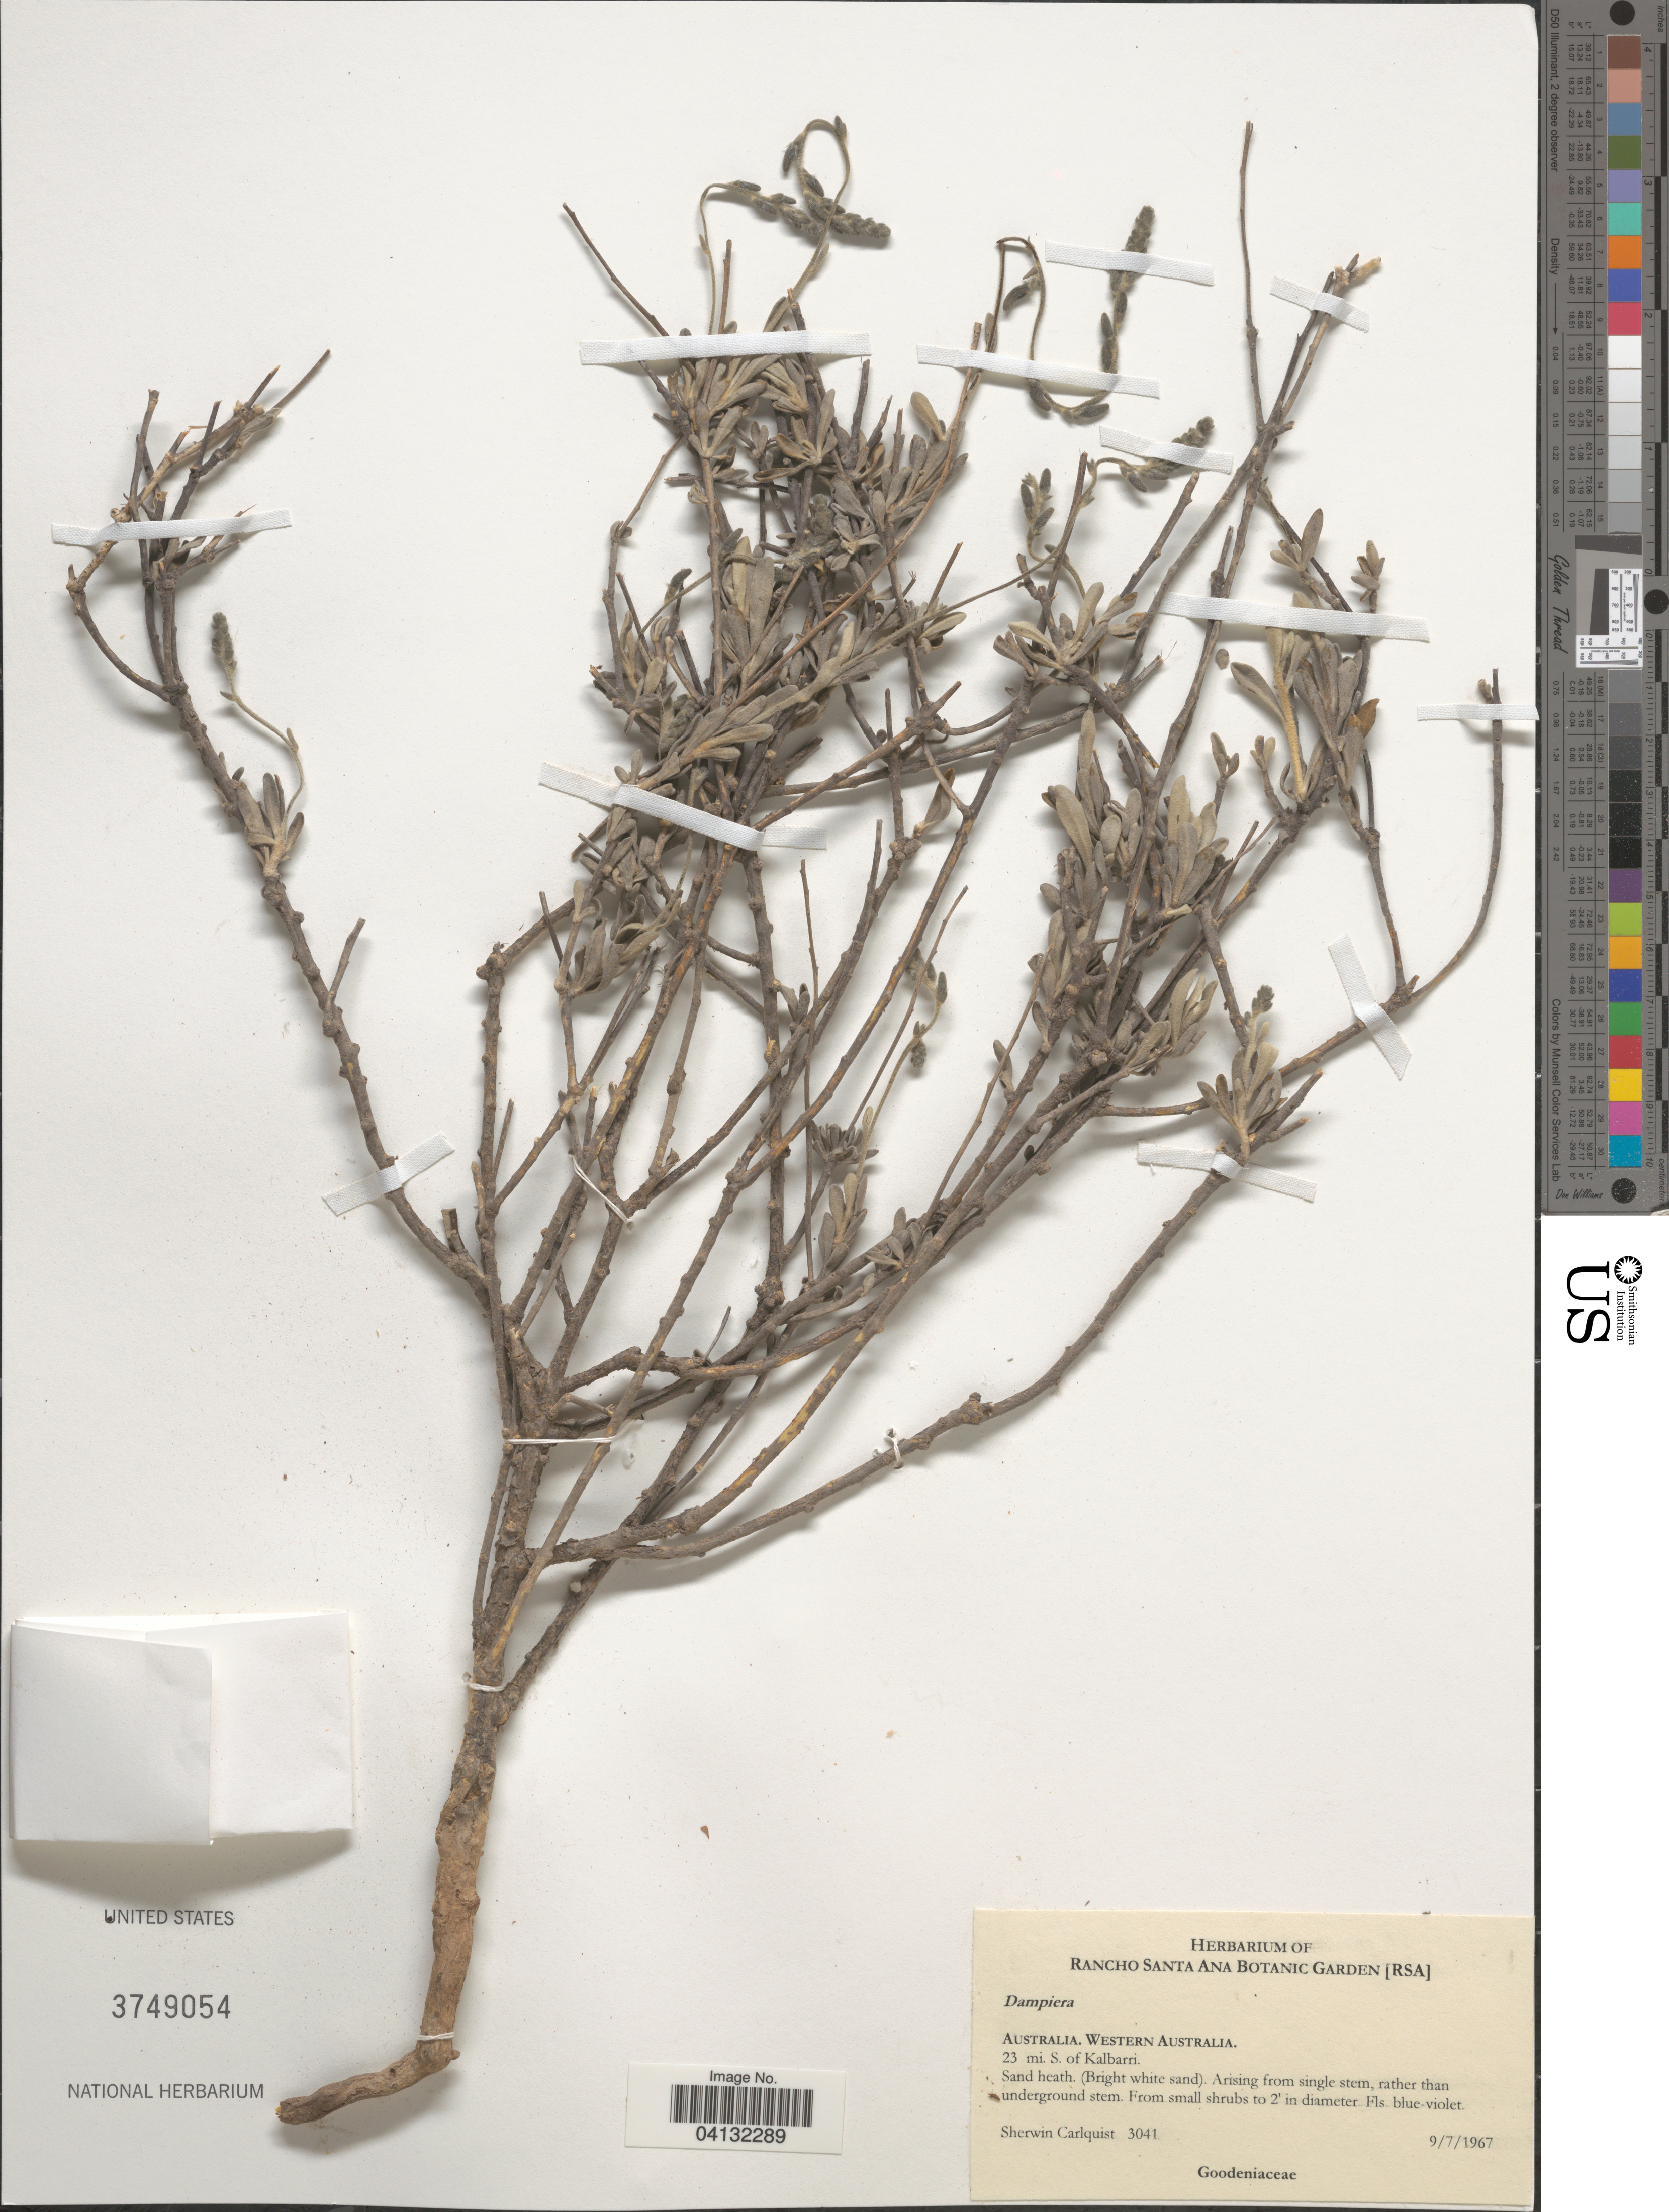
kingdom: Plantae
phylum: Tracheophyta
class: Magnoliopsida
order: Asterales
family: Goodeniaceae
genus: Dampiera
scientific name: Dampiera sp.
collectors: S. Carlquist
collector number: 3041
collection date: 1967-09-07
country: Australia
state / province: Western Australia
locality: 23 mi. S. of Kalbarri.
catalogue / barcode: US 3749054